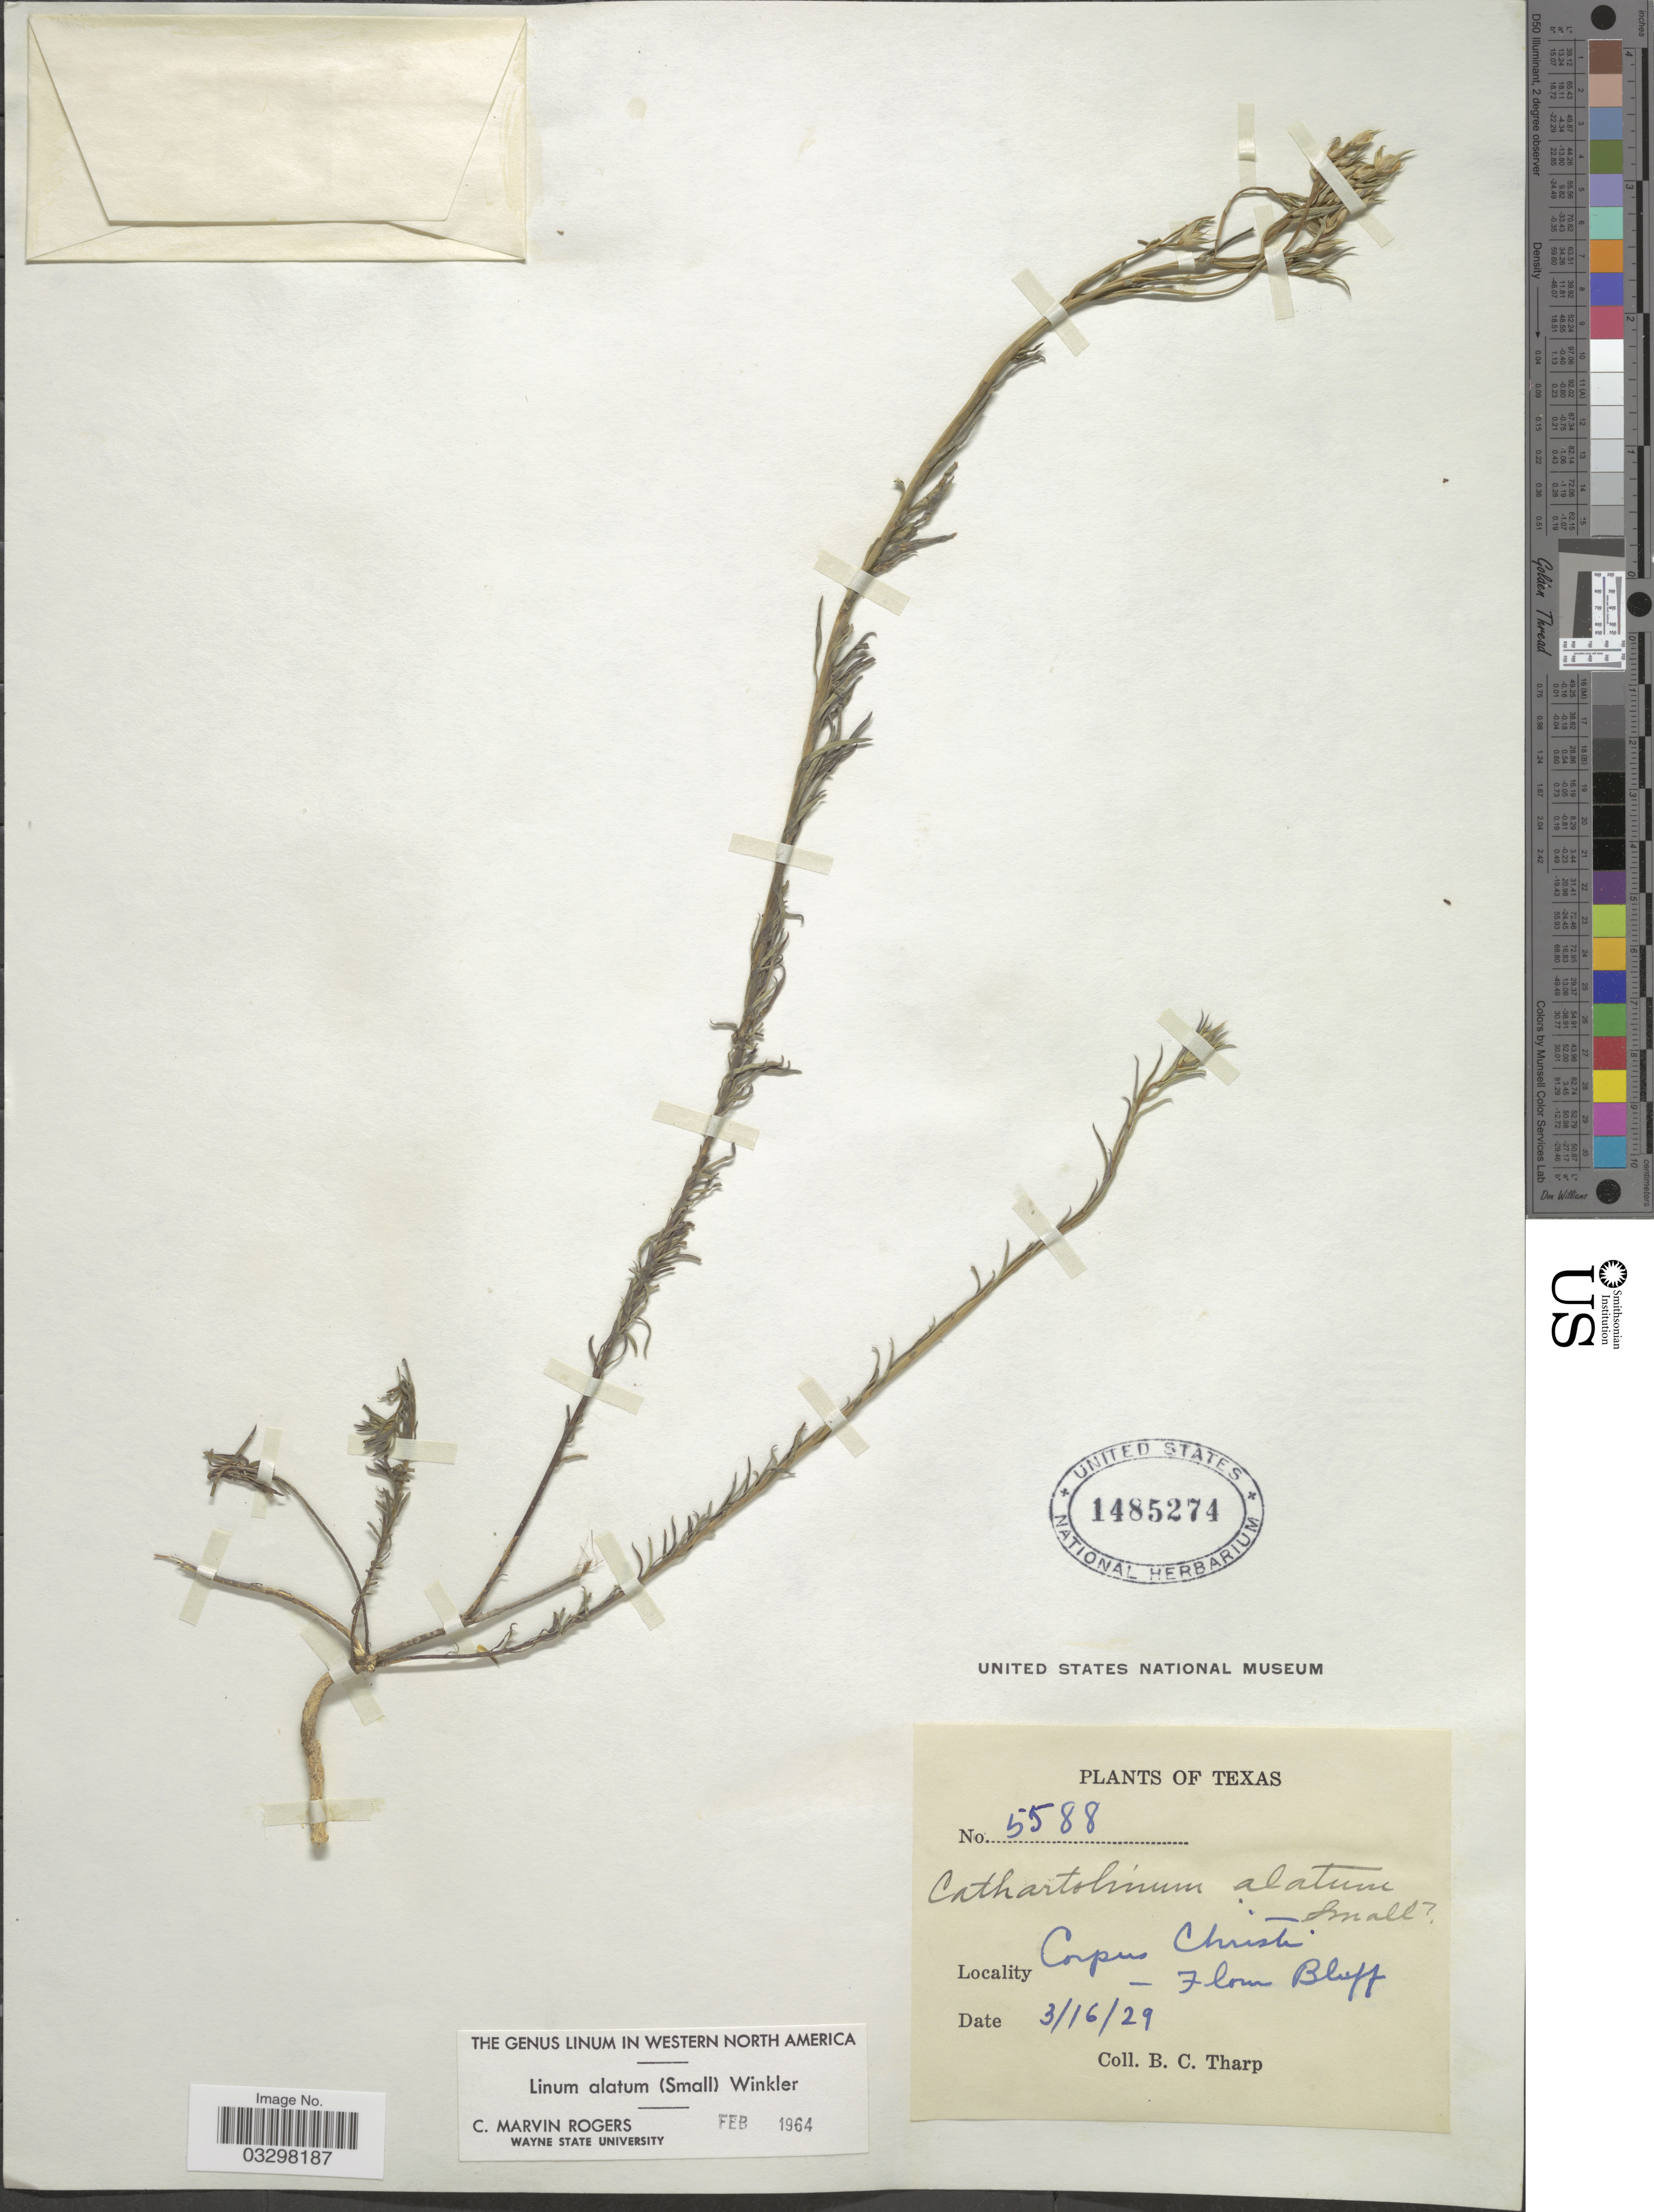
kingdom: Plantae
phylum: Tracheophyta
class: Magnoliopsida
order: Malpighiales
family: Linaceae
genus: Linum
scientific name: Linum alatum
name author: (Small) H.J.P. Winkl.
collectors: B. C. Tharp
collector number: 5588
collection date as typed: Transcribed d/m/y: 16/3/29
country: United States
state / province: Texas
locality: Corpus Christi - Flour Bluff.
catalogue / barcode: US 1485274